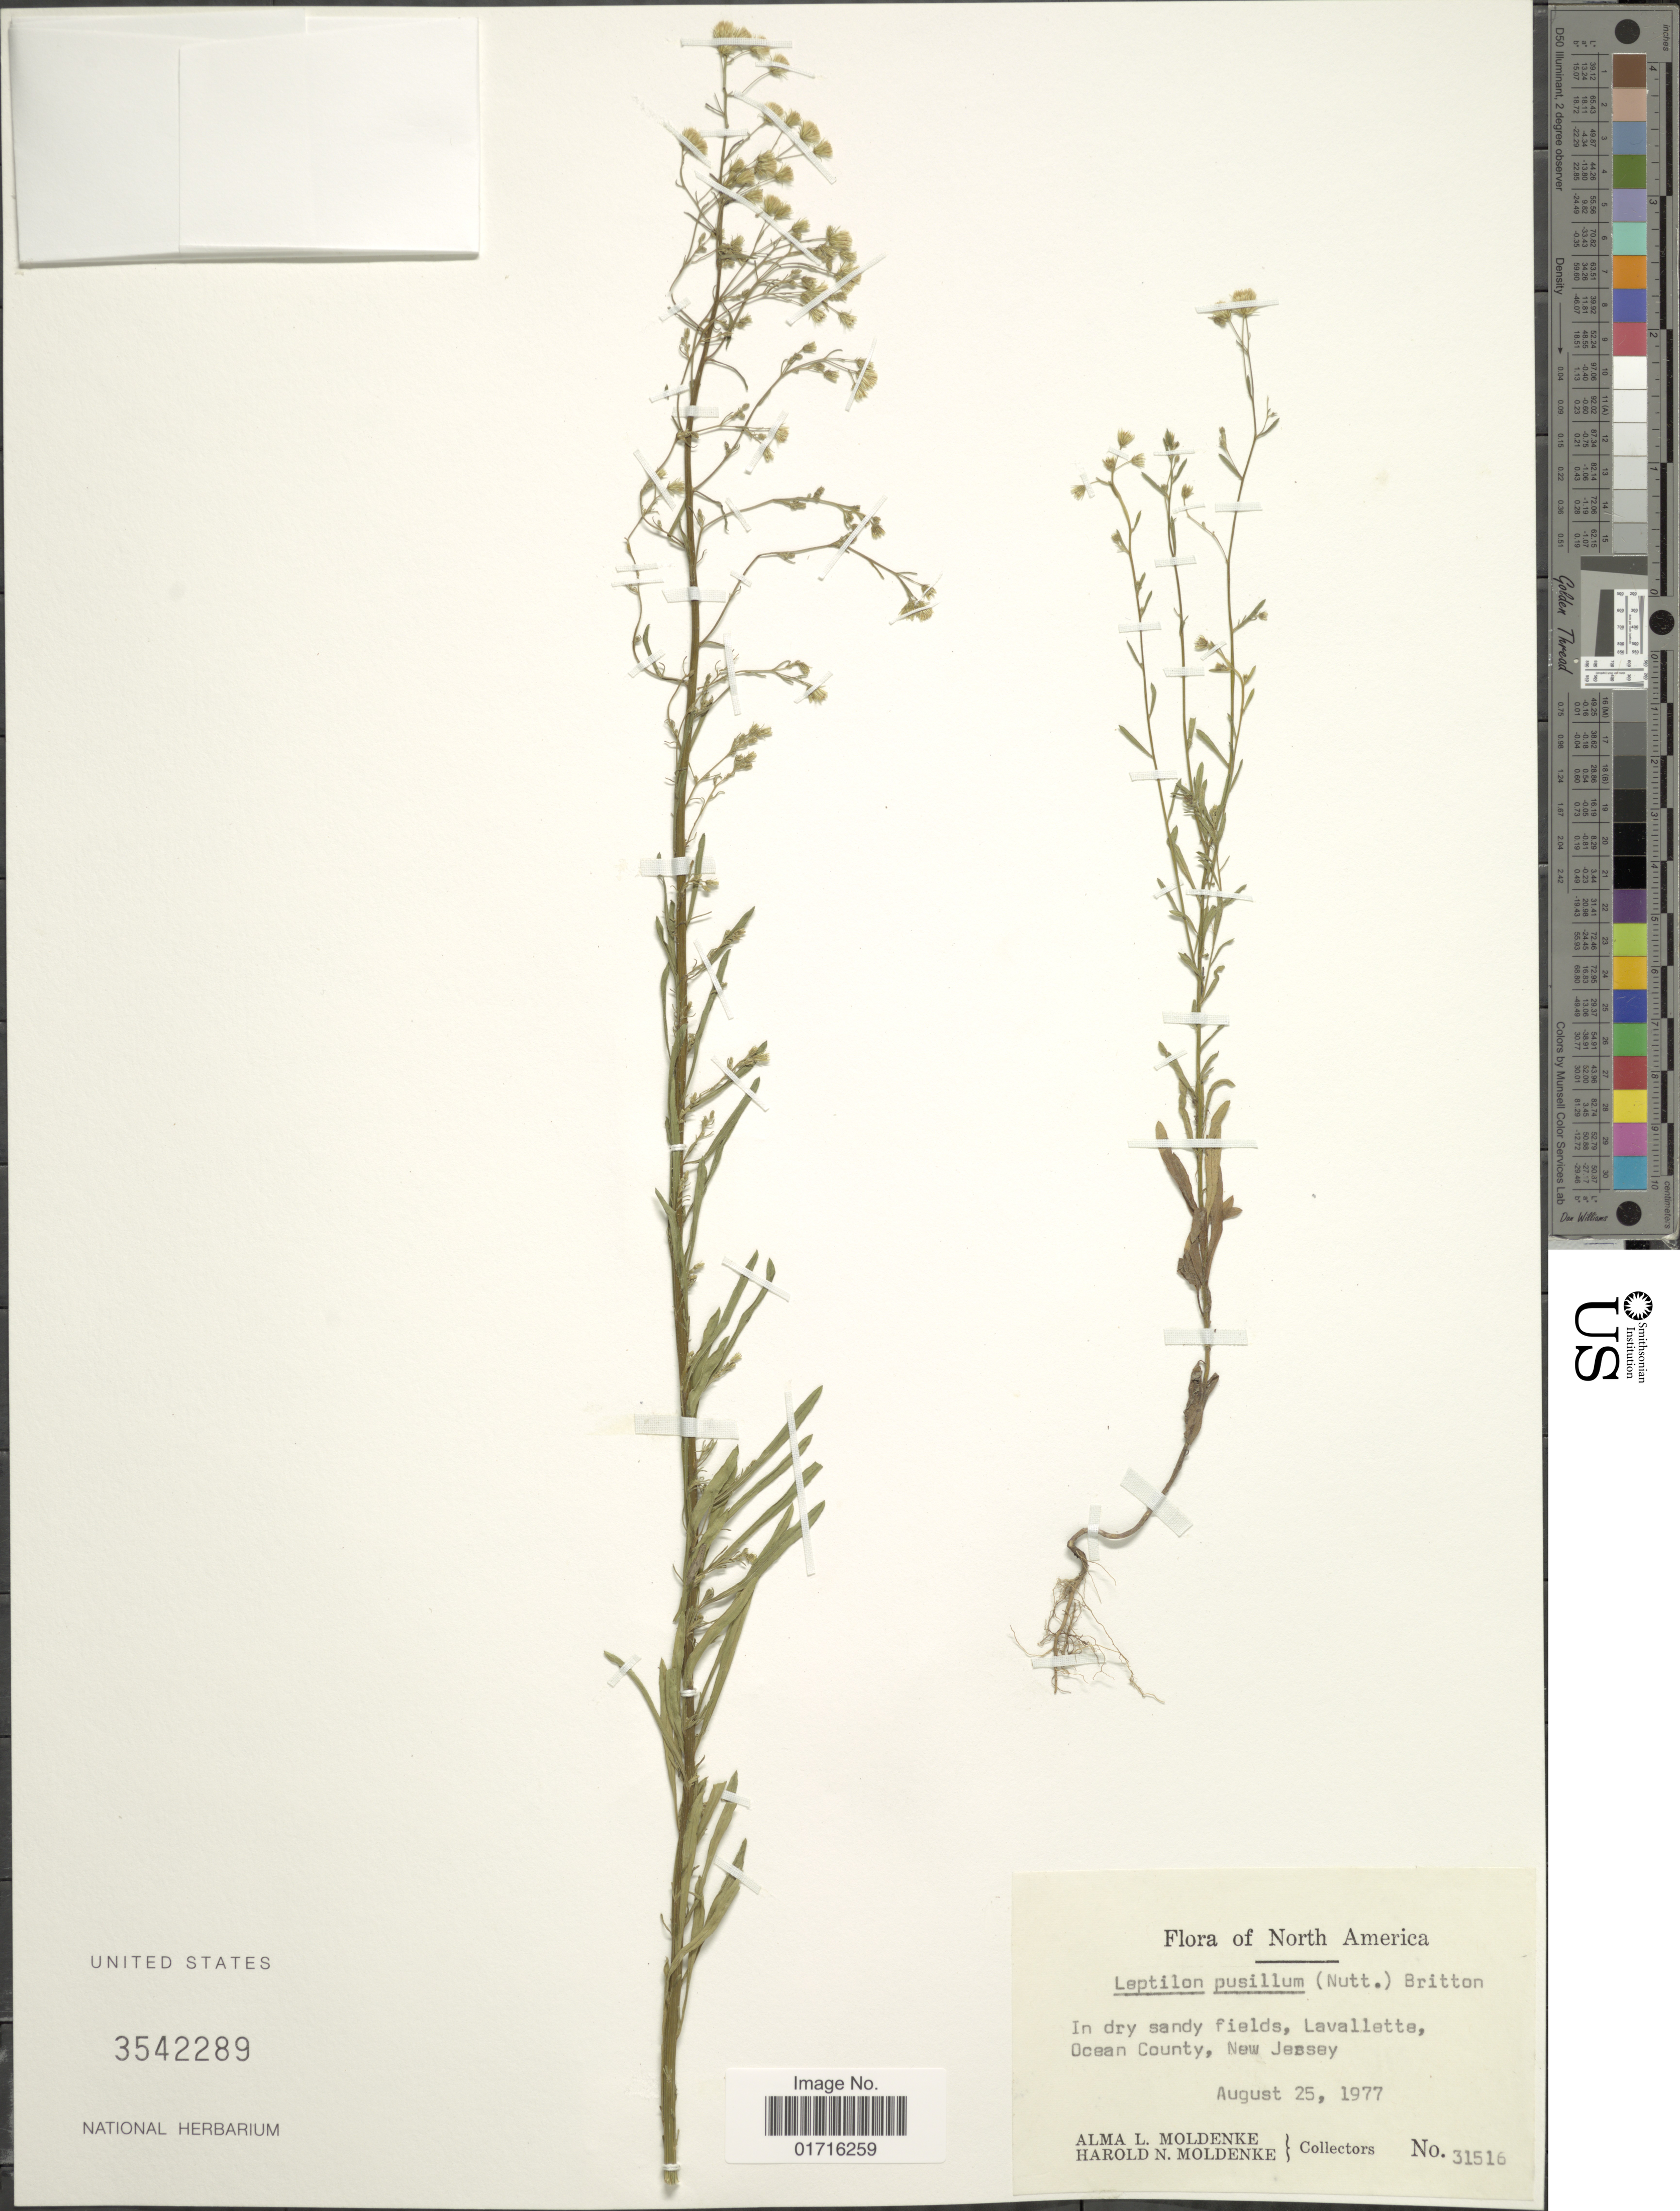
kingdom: Plantae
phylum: Tracheophyta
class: Magnoliopsida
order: Asterales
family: Asteraceae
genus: Conyza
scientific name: Conyza pusilla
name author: Houtt.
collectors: A. L. Moldenke & H. N. Moldenke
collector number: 31516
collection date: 1977-08-25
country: United States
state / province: New Jersey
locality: In dry sandy fields, Lavallette, Ocean County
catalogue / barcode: US 3542289